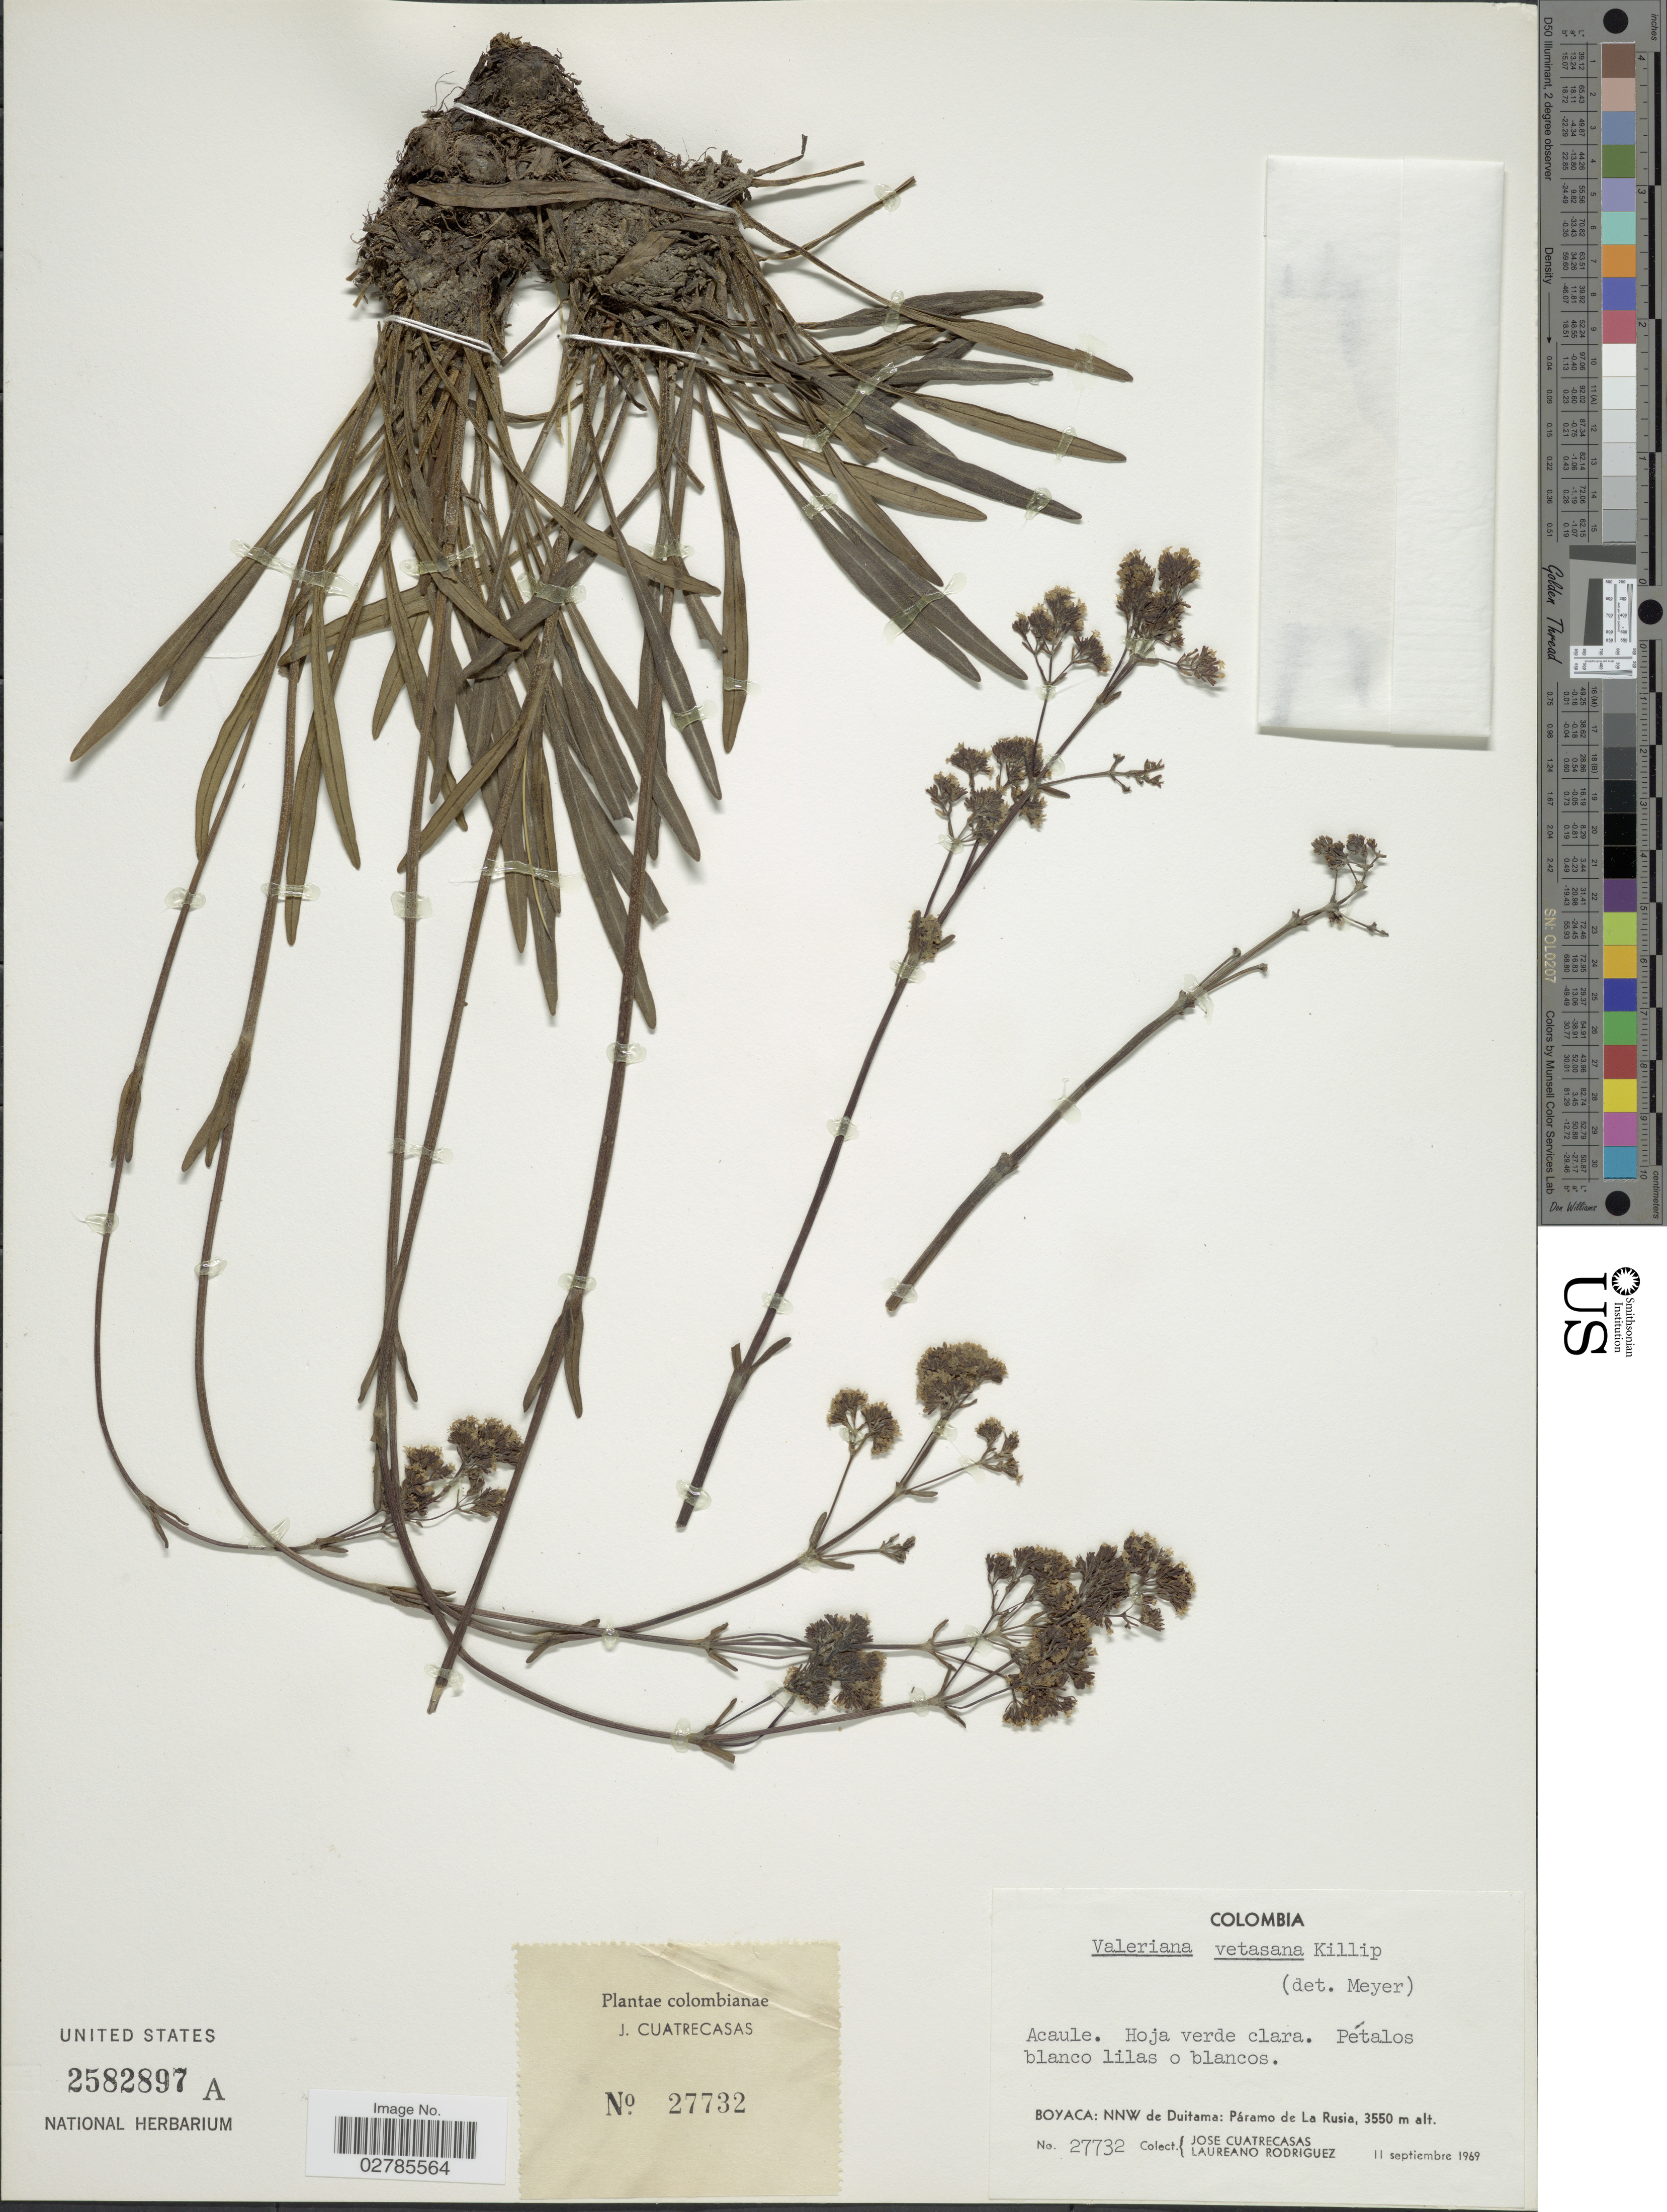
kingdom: Plantae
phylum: Tracheophyta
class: Magnoliopsida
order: Dipsacales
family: Caprifoliaceae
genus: Valeriana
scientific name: Valeriana vetasana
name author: Killip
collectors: J. Cuatrecasas & L. Rodriguez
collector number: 27732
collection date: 1969-09-11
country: Colombia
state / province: Boyacá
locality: Boyaca: NNW de Duitama: Páramo de La Rusia.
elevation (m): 3550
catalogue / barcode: US 2582897A